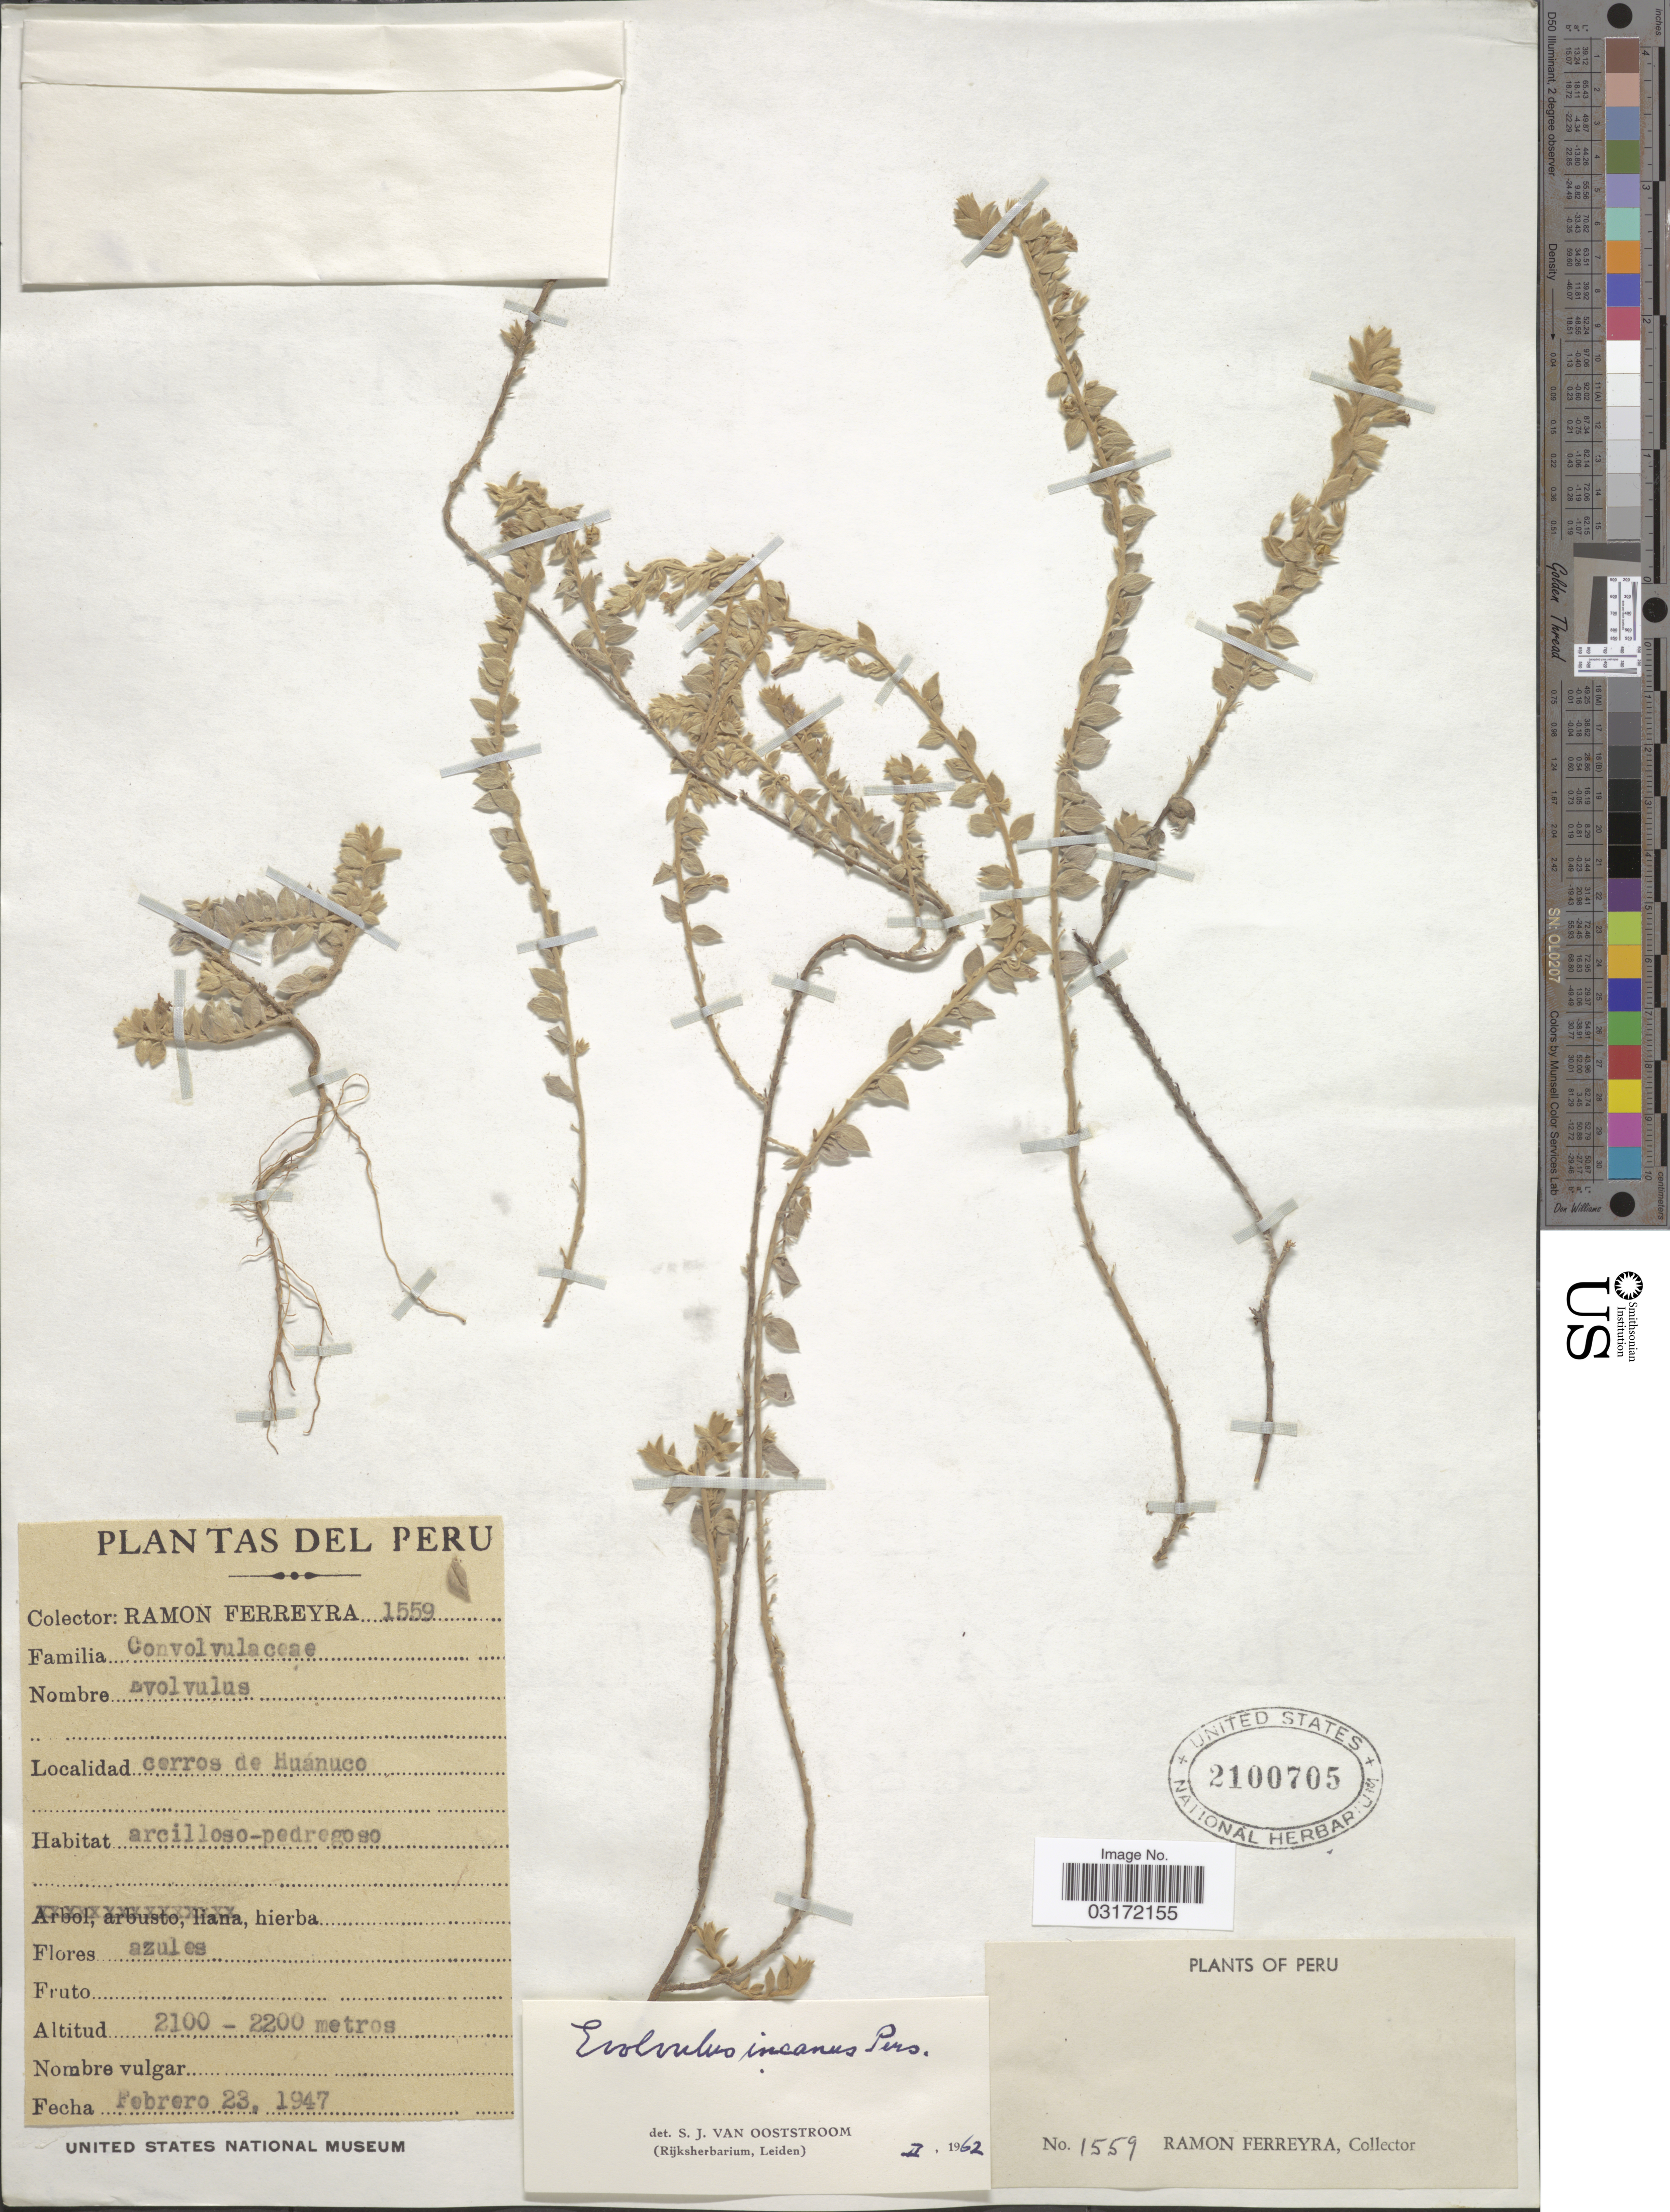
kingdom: Plantae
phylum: Tracheophyta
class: Magnoliopsida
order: Solanales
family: Convolvulaceae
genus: Evolvulus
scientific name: Evolvulus incanus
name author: Pers.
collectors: R. A. Ferreyra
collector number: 1559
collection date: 1947-02-23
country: Peru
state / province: Huánuco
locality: Cerros de Huánuco.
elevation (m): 2100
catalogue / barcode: US 2100705